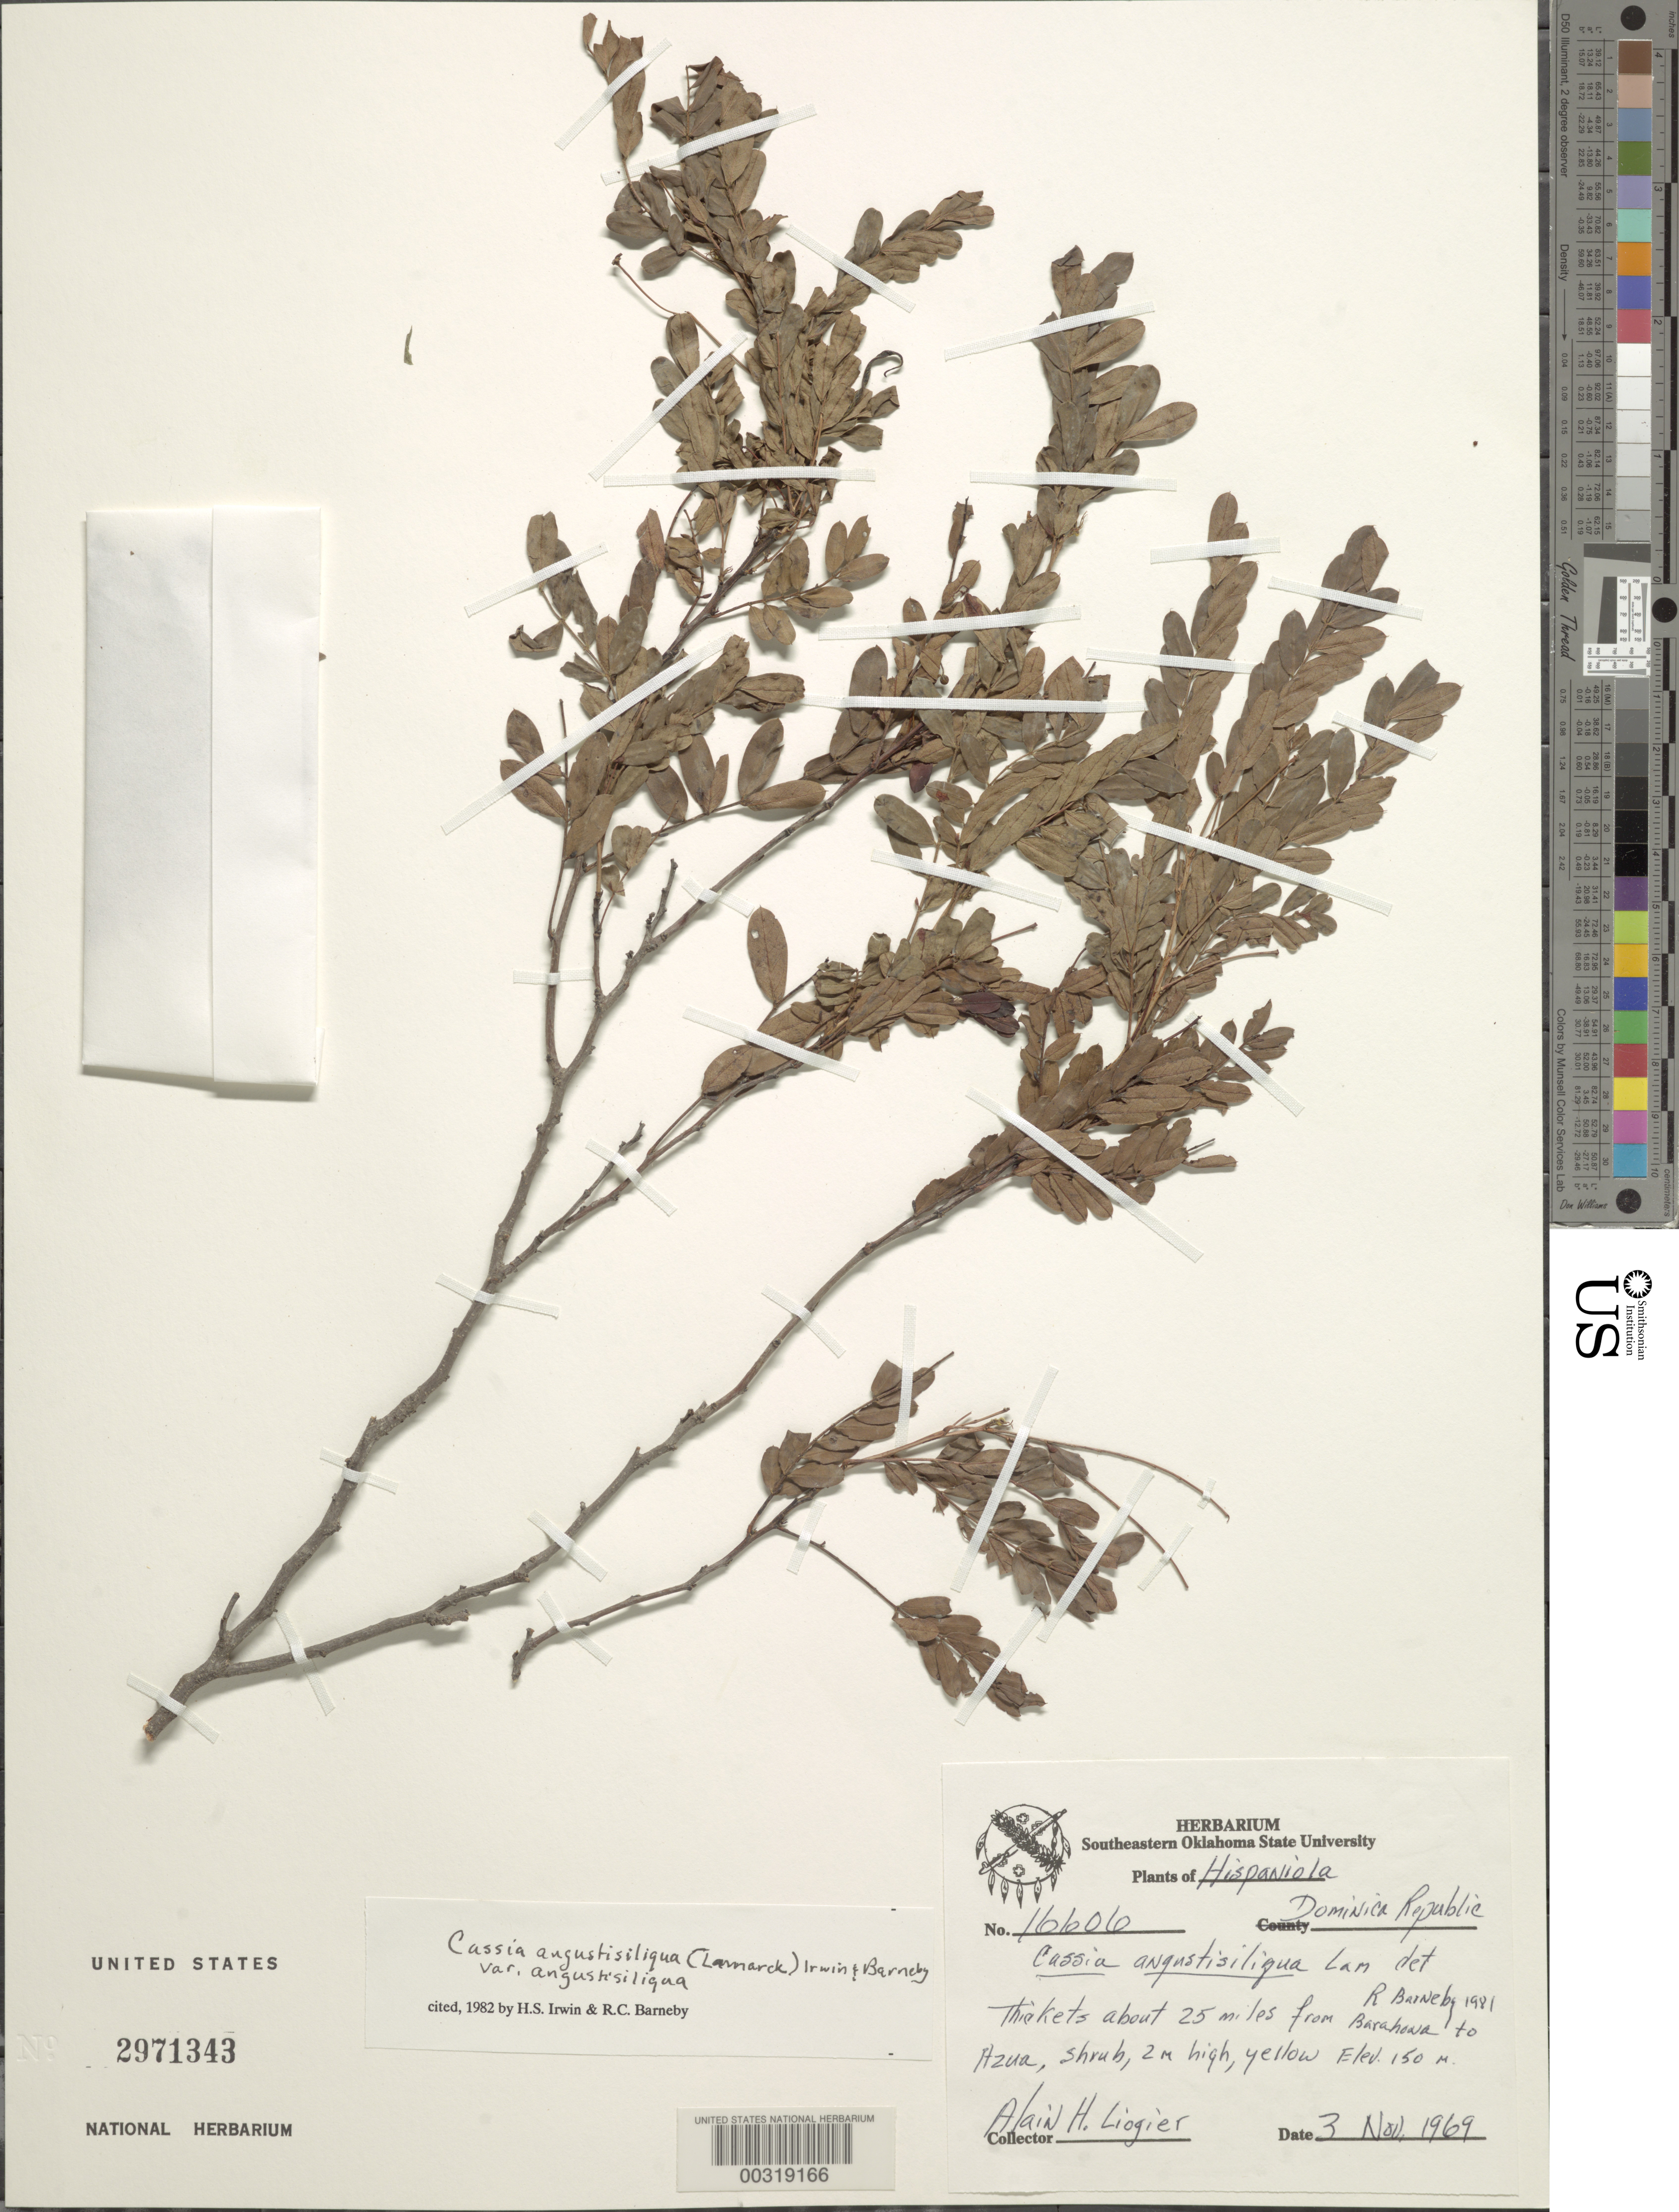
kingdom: Plantae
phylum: Tracheophyta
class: Magnoliopsida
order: Fabales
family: Fabaceae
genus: Cassia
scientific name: Cassia angustisiligua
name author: Lam.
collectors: A. H. Liogier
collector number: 16606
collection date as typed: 03 Nov 1969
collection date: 1969-11-03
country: Dominican Republic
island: Hispaniola Island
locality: Ca 25 mi from barahona to azua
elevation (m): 150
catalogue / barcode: US 2971343